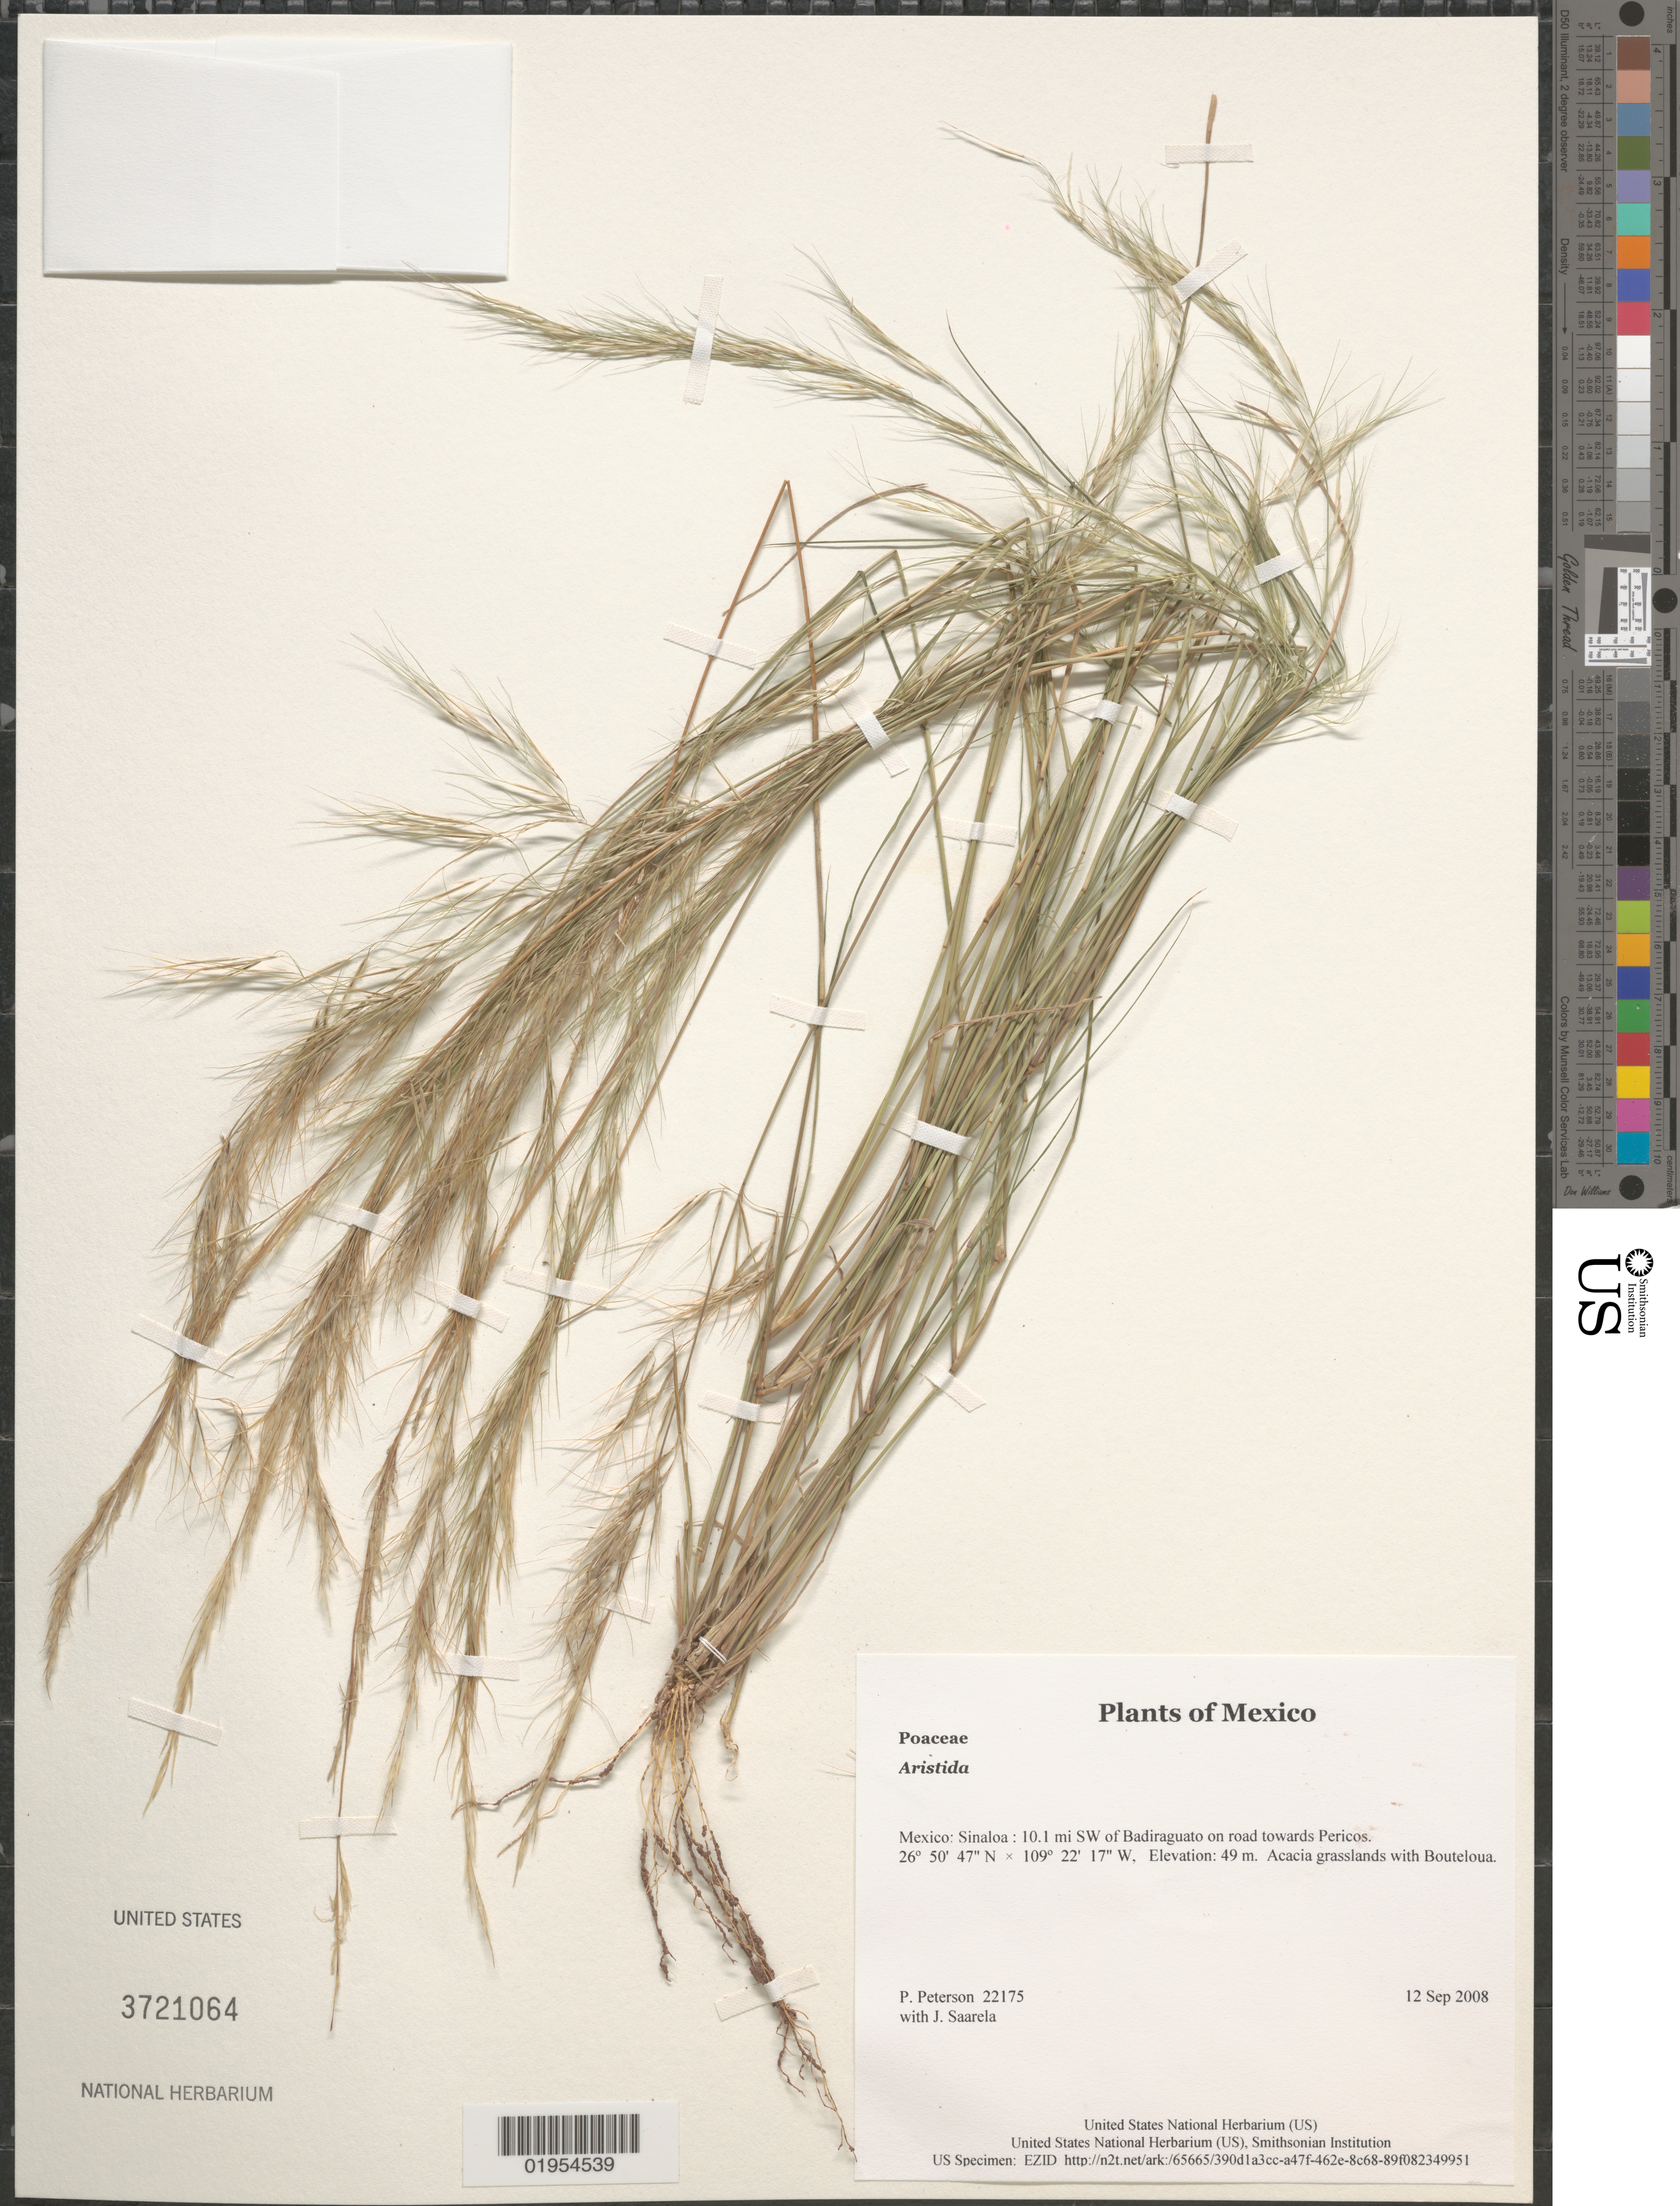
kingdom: Plantae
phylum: Tracheophyta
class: Liliopsida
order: Poales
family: Poaceae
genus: Aristida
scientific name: Aristida sp.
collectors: P. M. Peterson & J. Saarela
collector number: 22175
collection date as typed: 12 Sep 2008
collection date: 2008-09-12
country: Mexico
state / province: Sinaloa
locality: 10.1 mi SW of Badiraguato on road towards Pericos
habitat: Acacia grasslands with Bouteloua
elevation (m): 49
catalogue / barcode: US 3721064